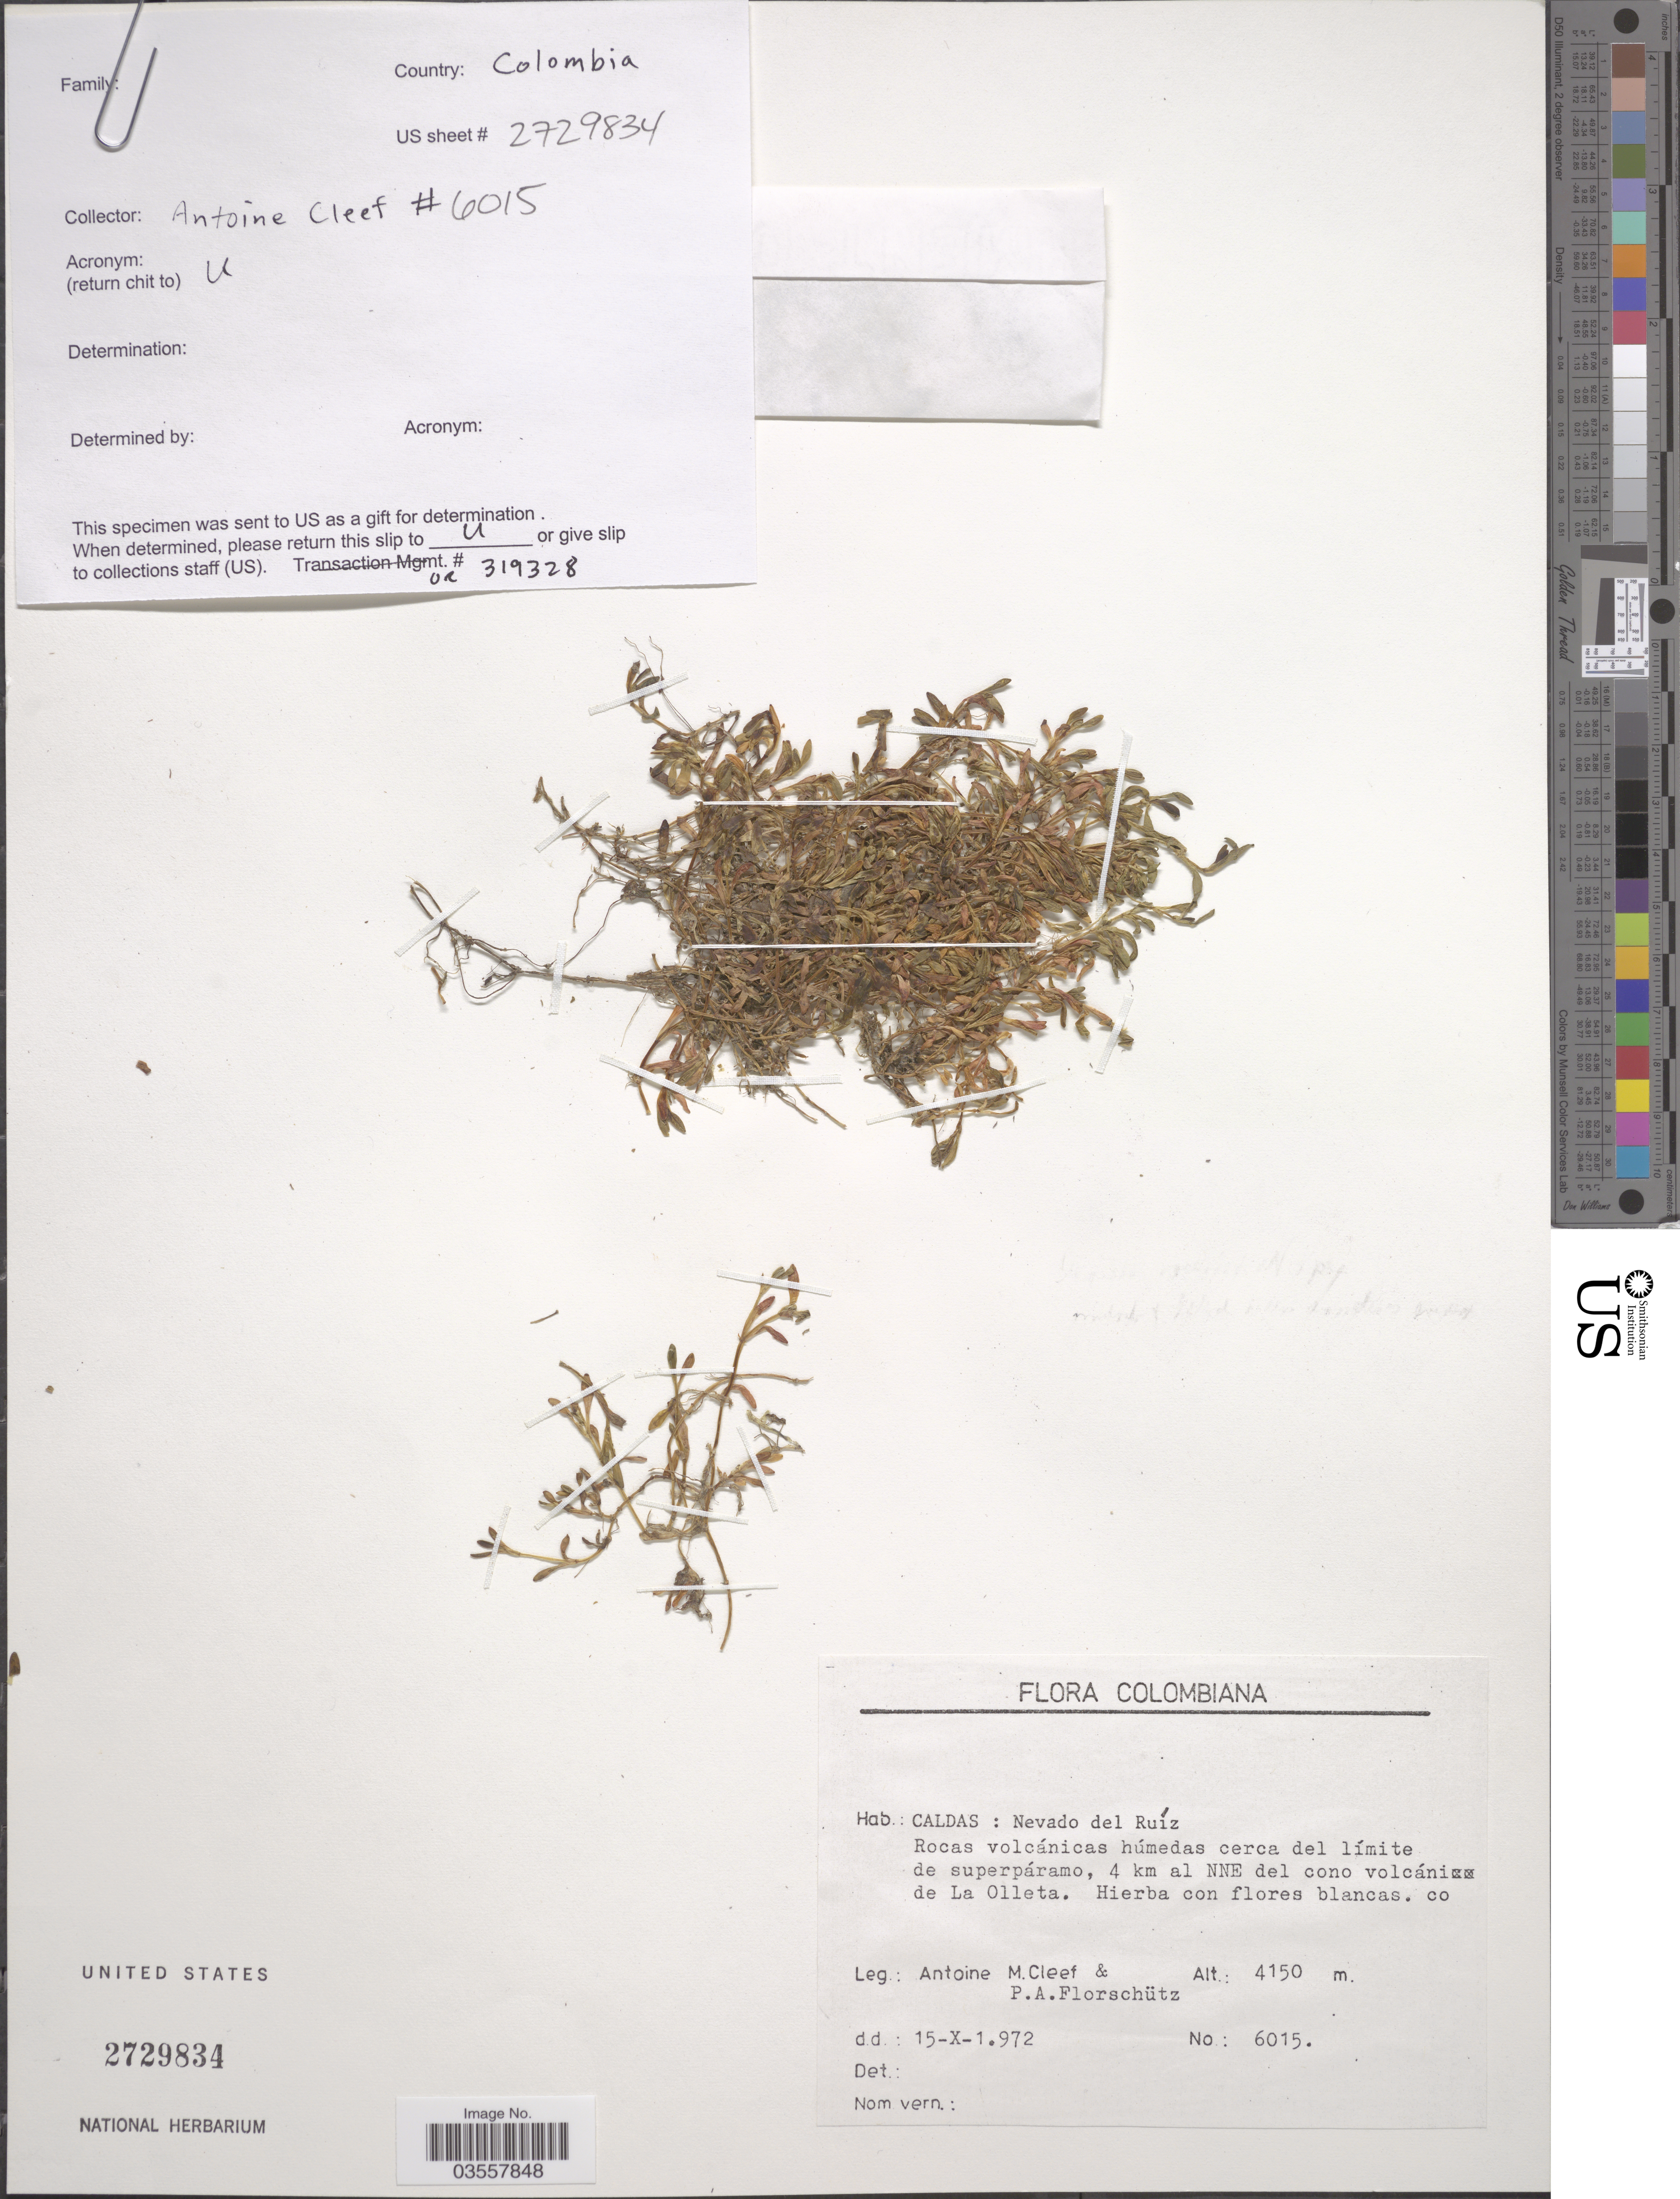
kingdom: Plantae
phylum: Tracheophyta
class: Magnoliopsida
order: Caryophyllales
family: Caryophyllaceae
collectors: A. M. Cleef & P. Florschütz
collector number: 6015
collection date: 1972-10-15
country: Colombia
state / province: Caldas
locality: Nevado del Ruíz. Rocas volcánicas húmedas cerca del límite de superpáramo, 4 km al NNE del cono volcáni de La Olleta.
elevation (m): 4150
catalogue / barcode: US 2729834